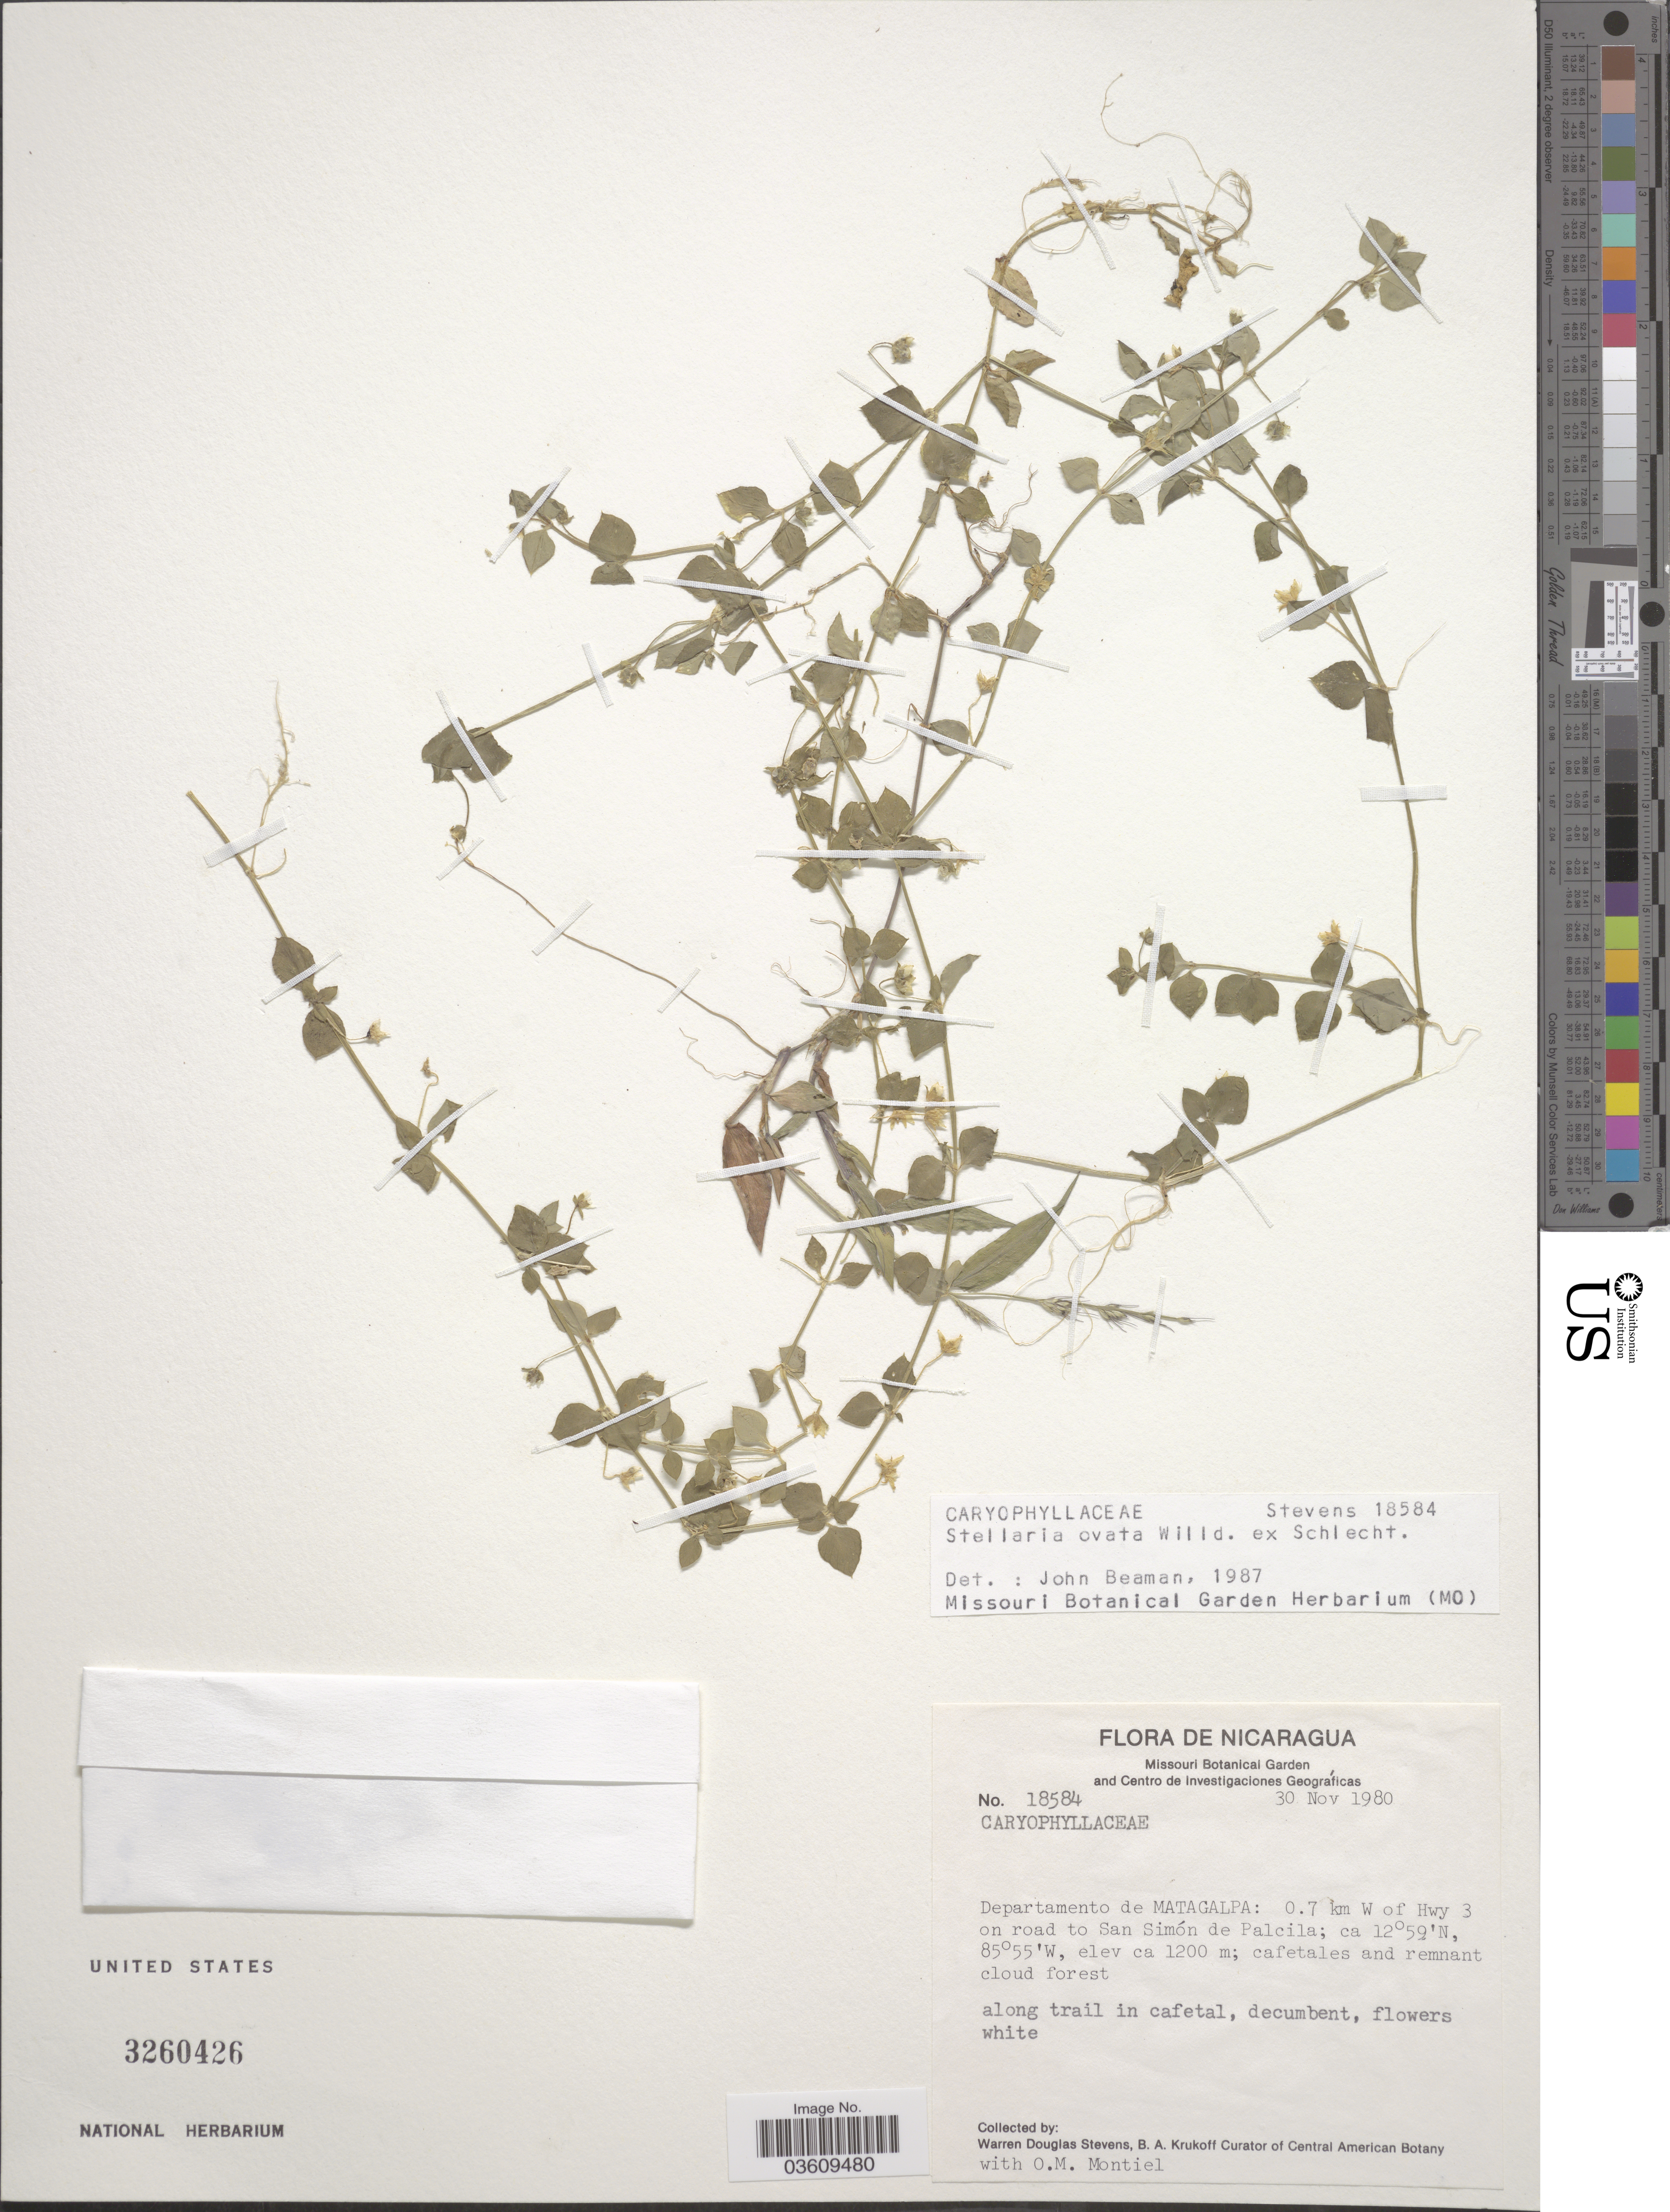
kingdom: Plantae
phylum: Tracheophyta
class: Magnoliopsida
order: Caryophyllales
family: Caryophyllaceae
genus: Stellaria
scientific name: Stellaria ovata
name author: Willd.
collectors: W. D. Stevens, B. A. Krukoff & O. Montiel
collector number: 18584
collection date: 1980-11-30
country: Nicaragua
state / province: Matagalpa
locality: Departamento de Matagalpa: 0.7 km W of Hwy 3 on road to San Simón de Palcila.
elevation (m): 1200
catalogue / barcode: US 3260426